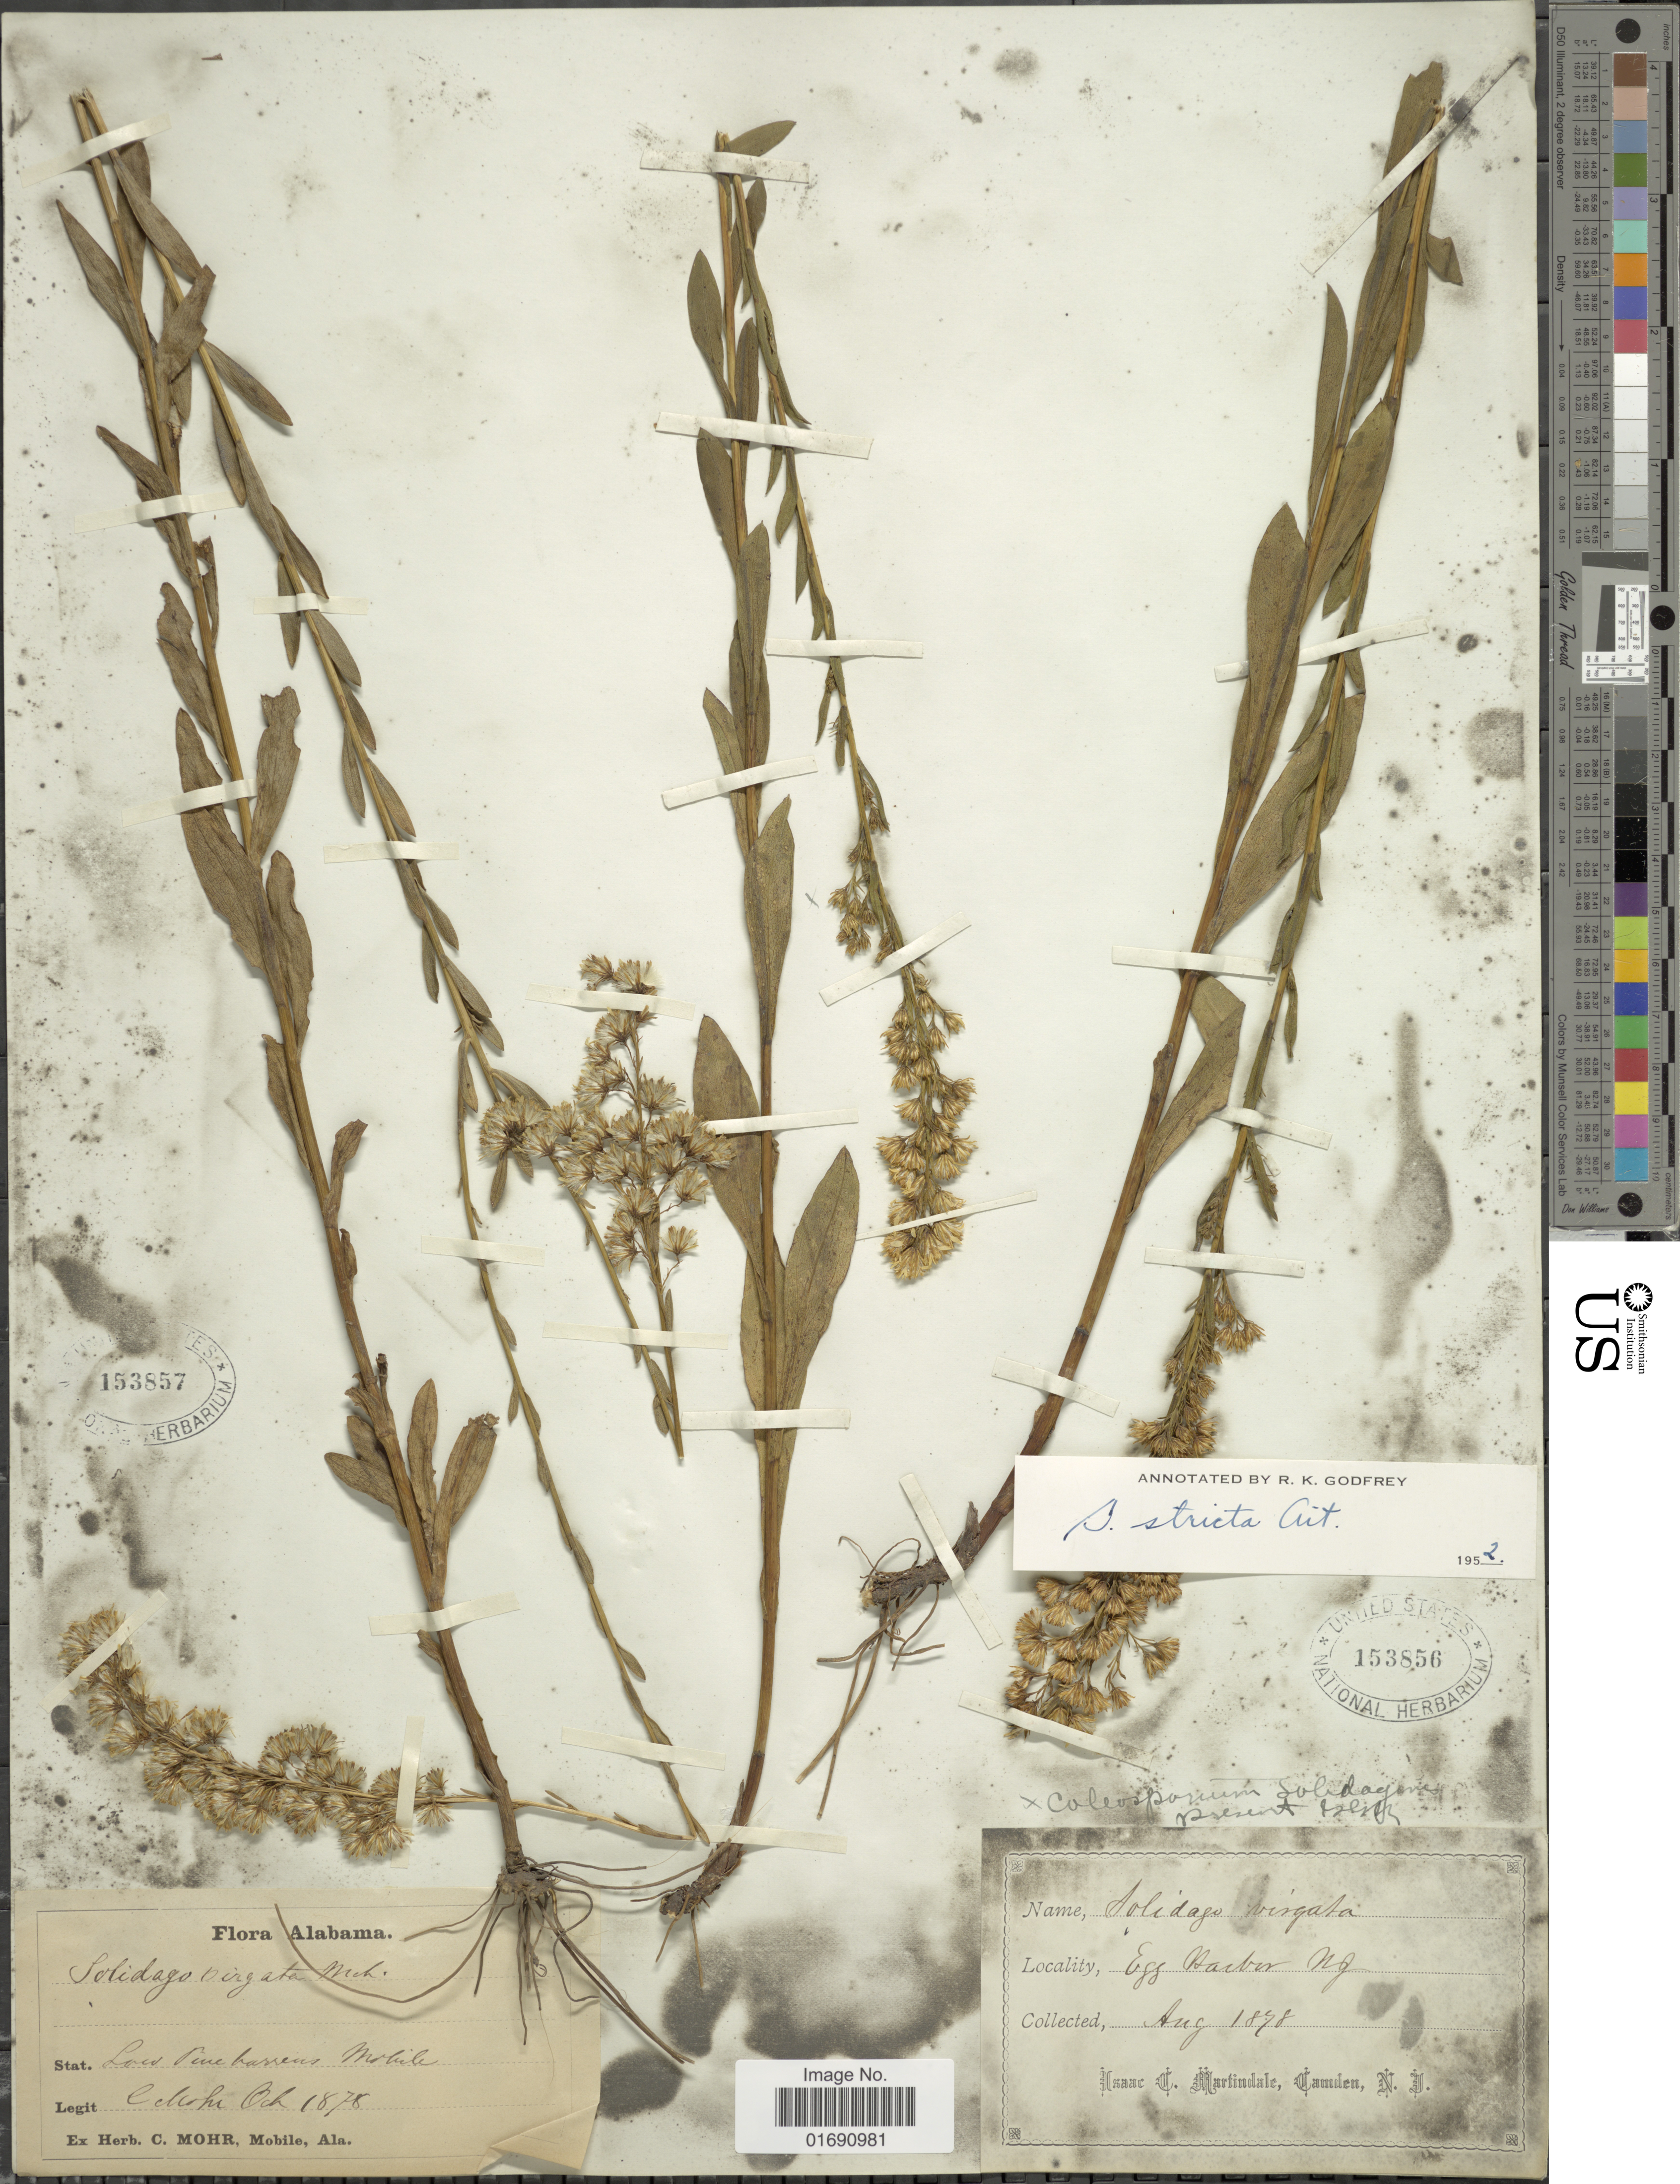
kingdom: Plantae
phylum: Tracheophyta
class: Magnoliopsida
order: Asterales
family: Asteraceae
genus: Solidago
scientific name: Solidago stricta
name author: Aiton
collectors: C. T. Mohr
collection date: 1878-10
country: United States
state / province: Alabama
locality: Low Pine barrens Mobile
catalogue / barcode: US 153857-2